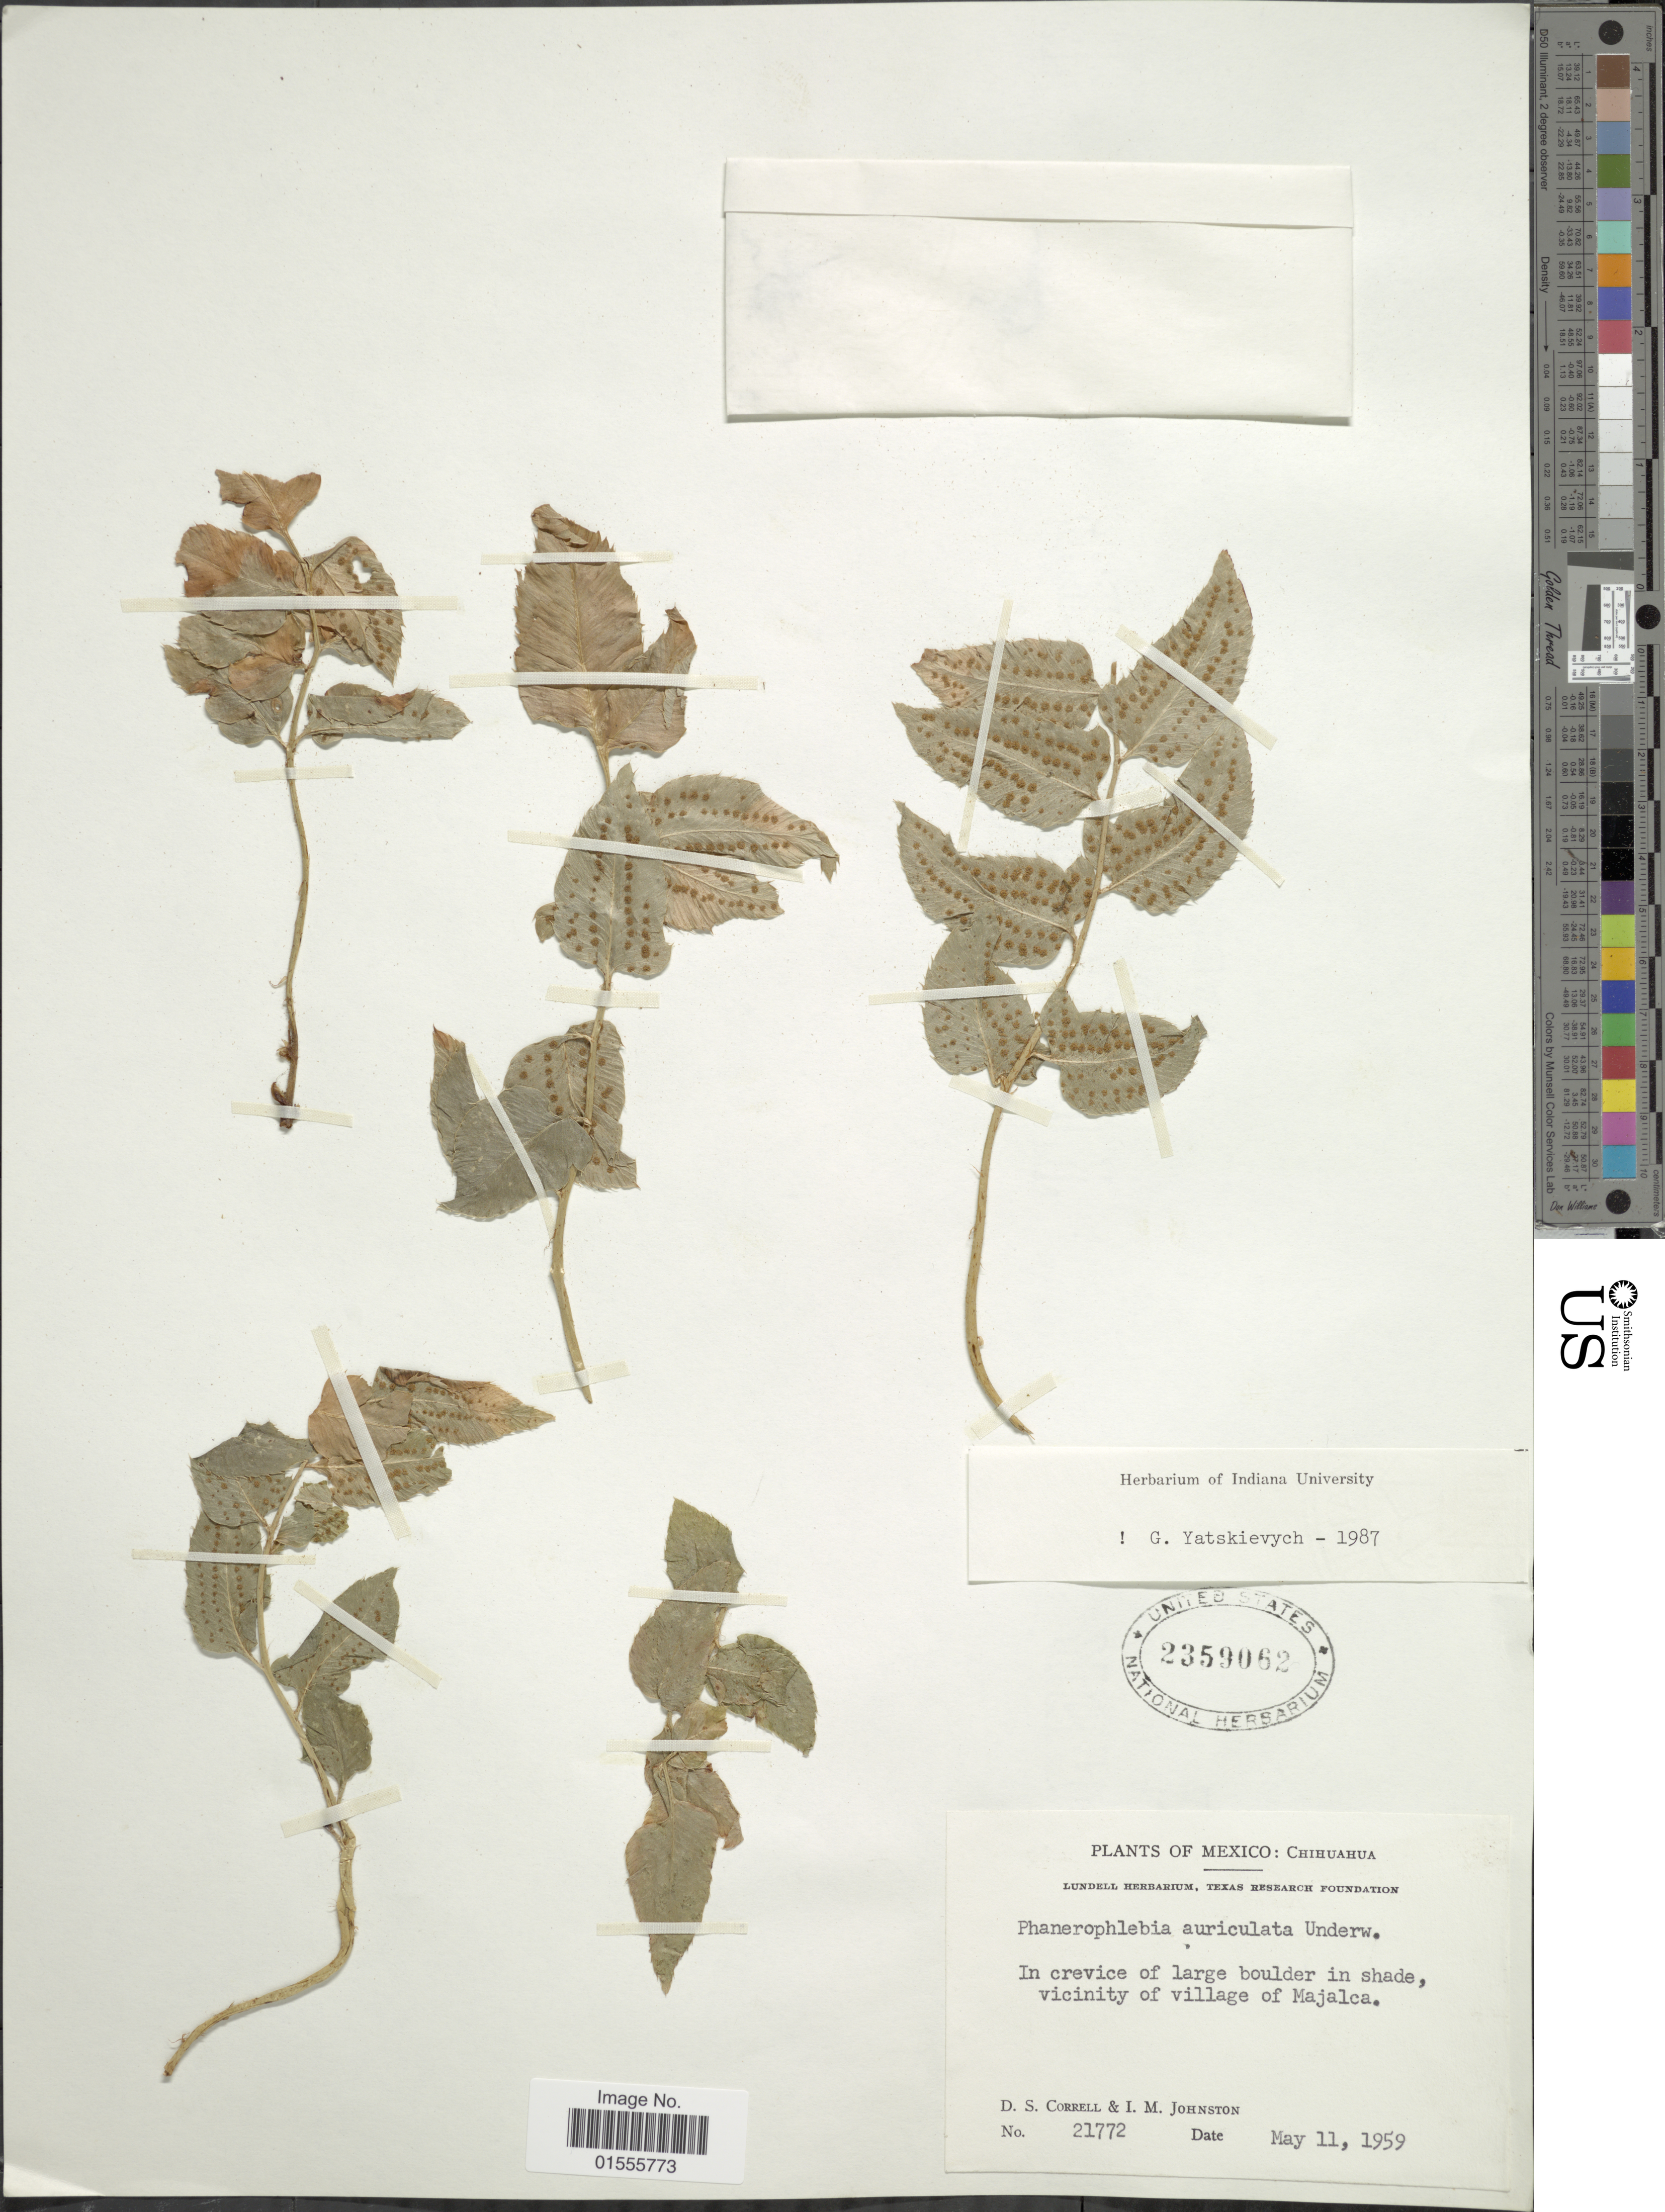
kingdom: Plantae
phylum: Tracheophyta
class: Polypodiopsida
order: Polypodiales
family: Dryopteridaceae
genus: Phanerophlebia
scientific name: Phanerophlebia auriculata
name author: Underw.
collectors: D. S. Correll & I.M. Johnston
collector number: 21772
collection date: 1959-05-11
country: Mexico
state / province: Chihuahua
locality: In crevice of large boulder in shade, vicinity of village of Majalca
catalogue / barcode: US 2359062